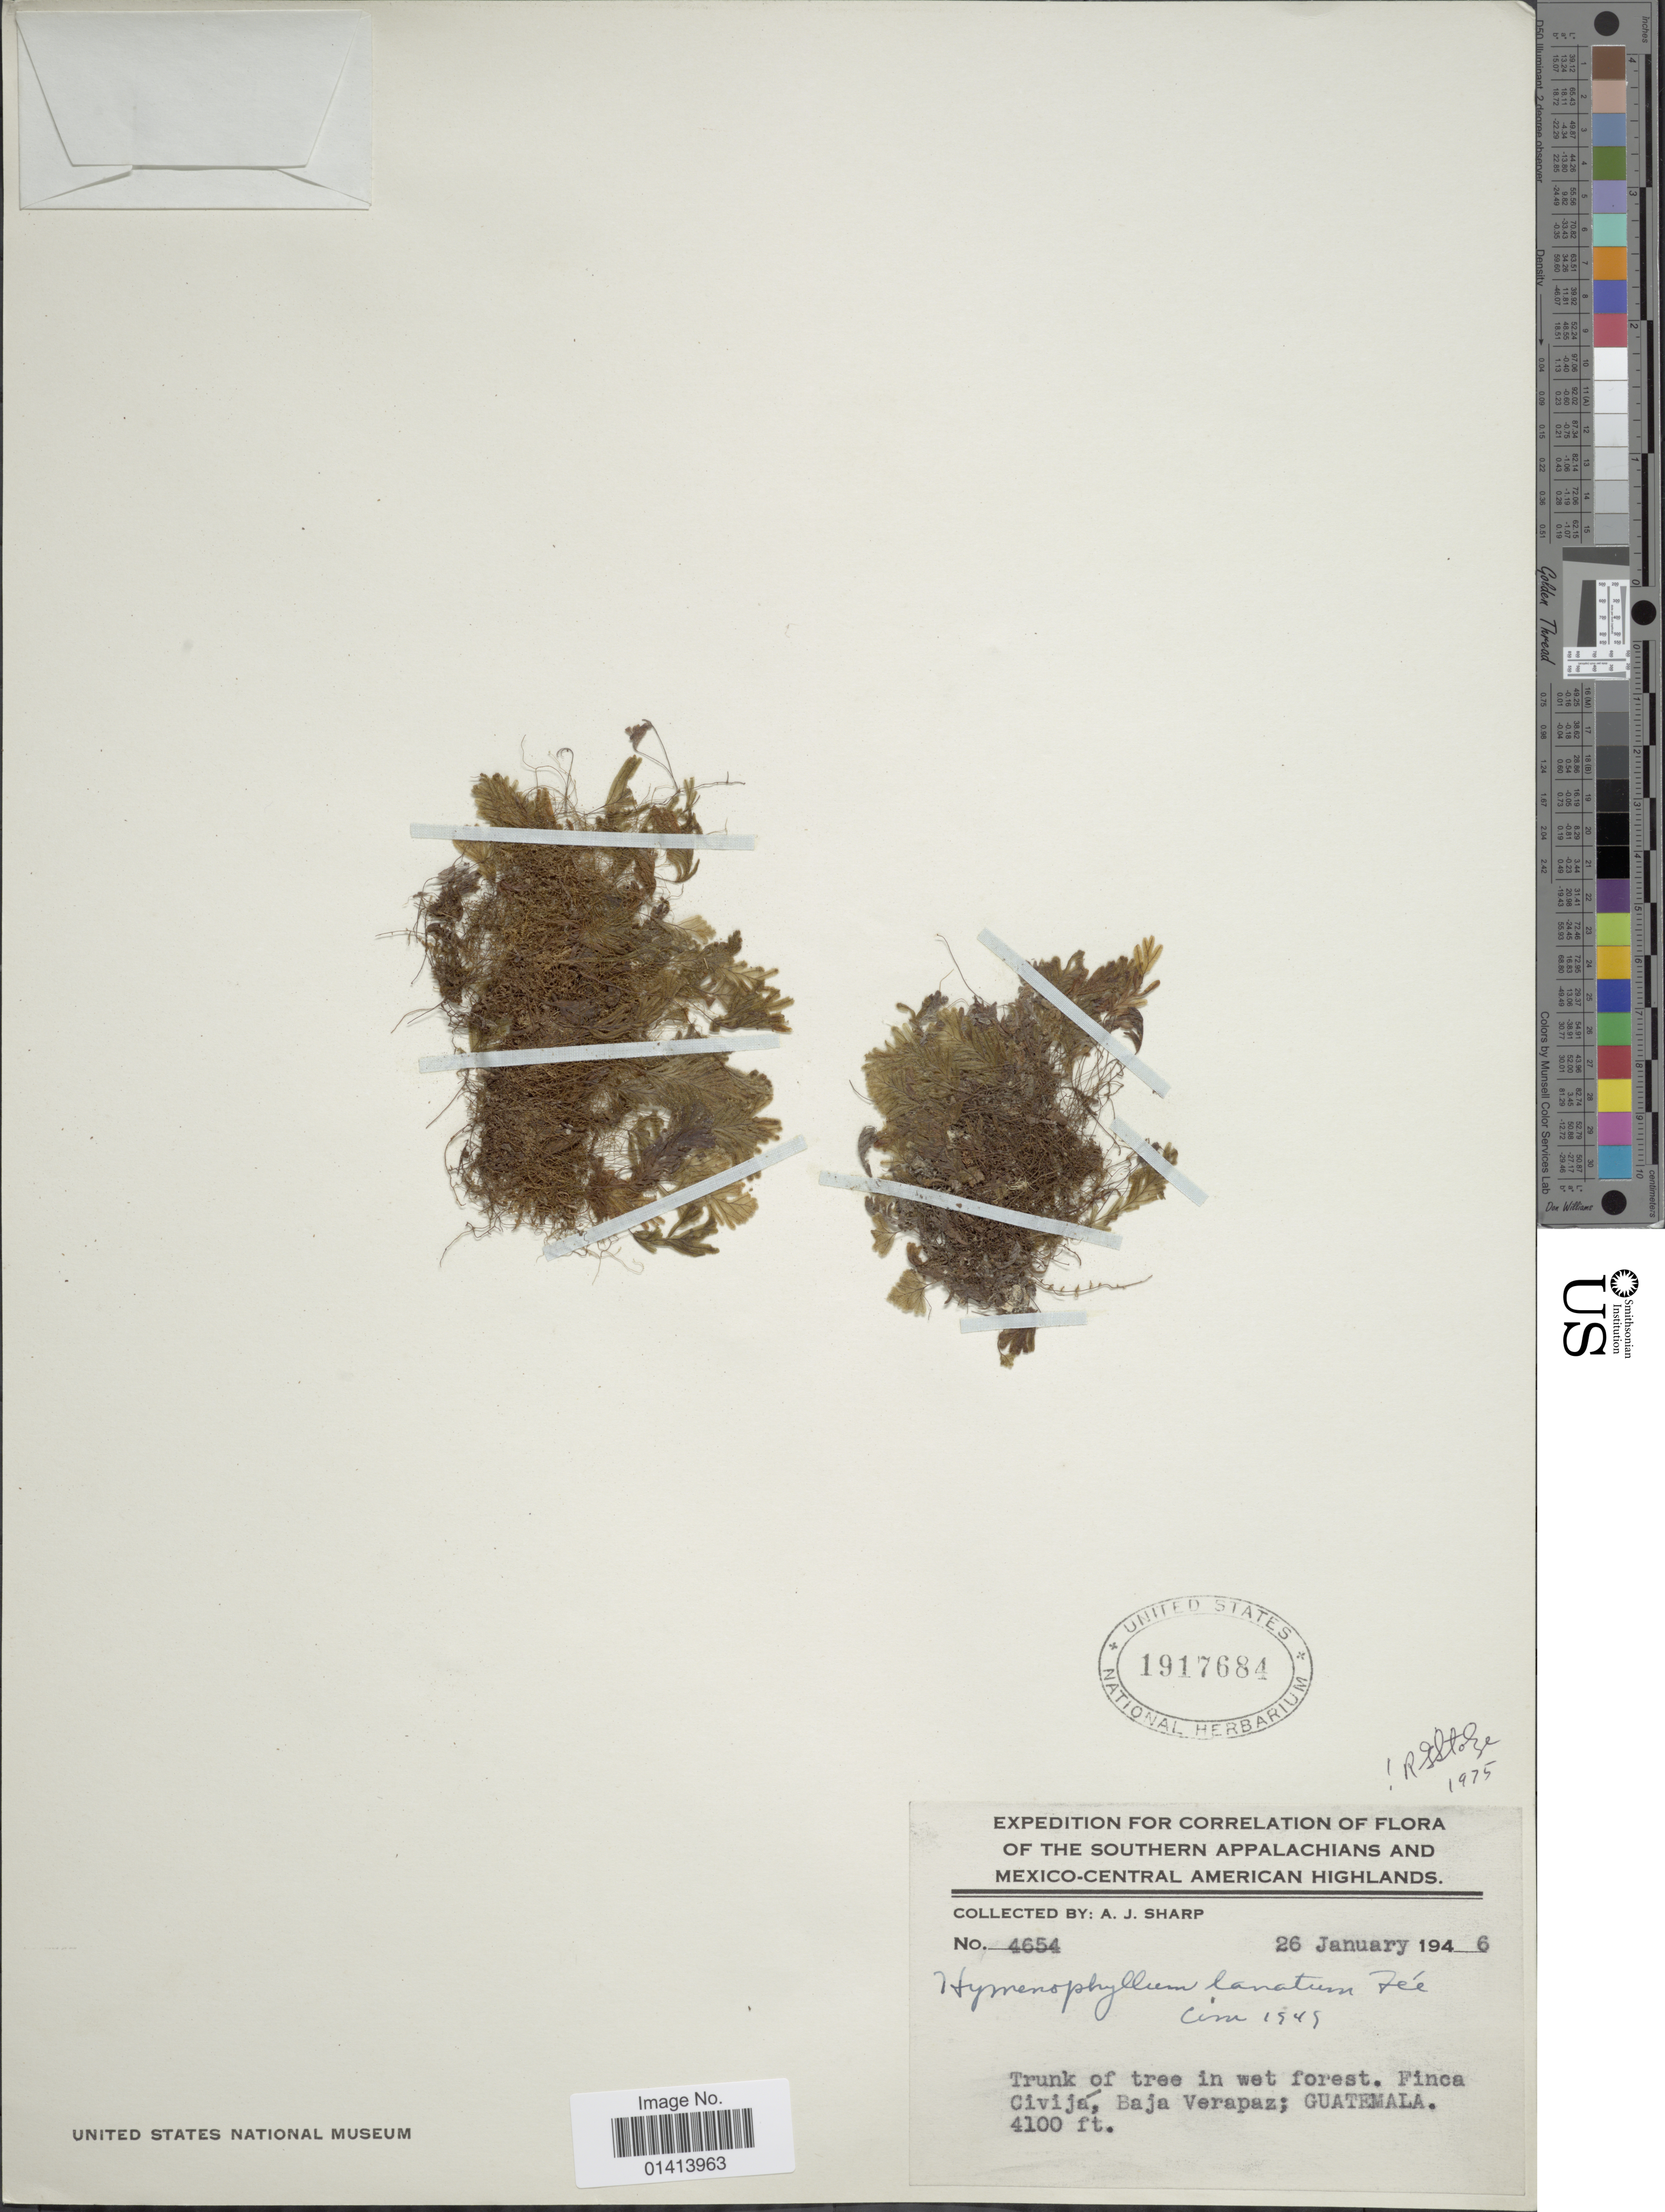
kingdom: Plantae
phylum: Tracheophyta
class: Polypodiopsida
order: Hymenophyllales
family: Hymenophyllaceae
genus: Hymenophyllum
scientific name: Hymenophyllum lanatum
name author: Fée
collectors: A. J. Sharp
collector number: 4654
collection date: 1946-01-26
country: Guatemala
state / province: Baja Verapaz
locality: Finca Civijá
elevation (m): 1250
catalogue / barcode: US 1917684